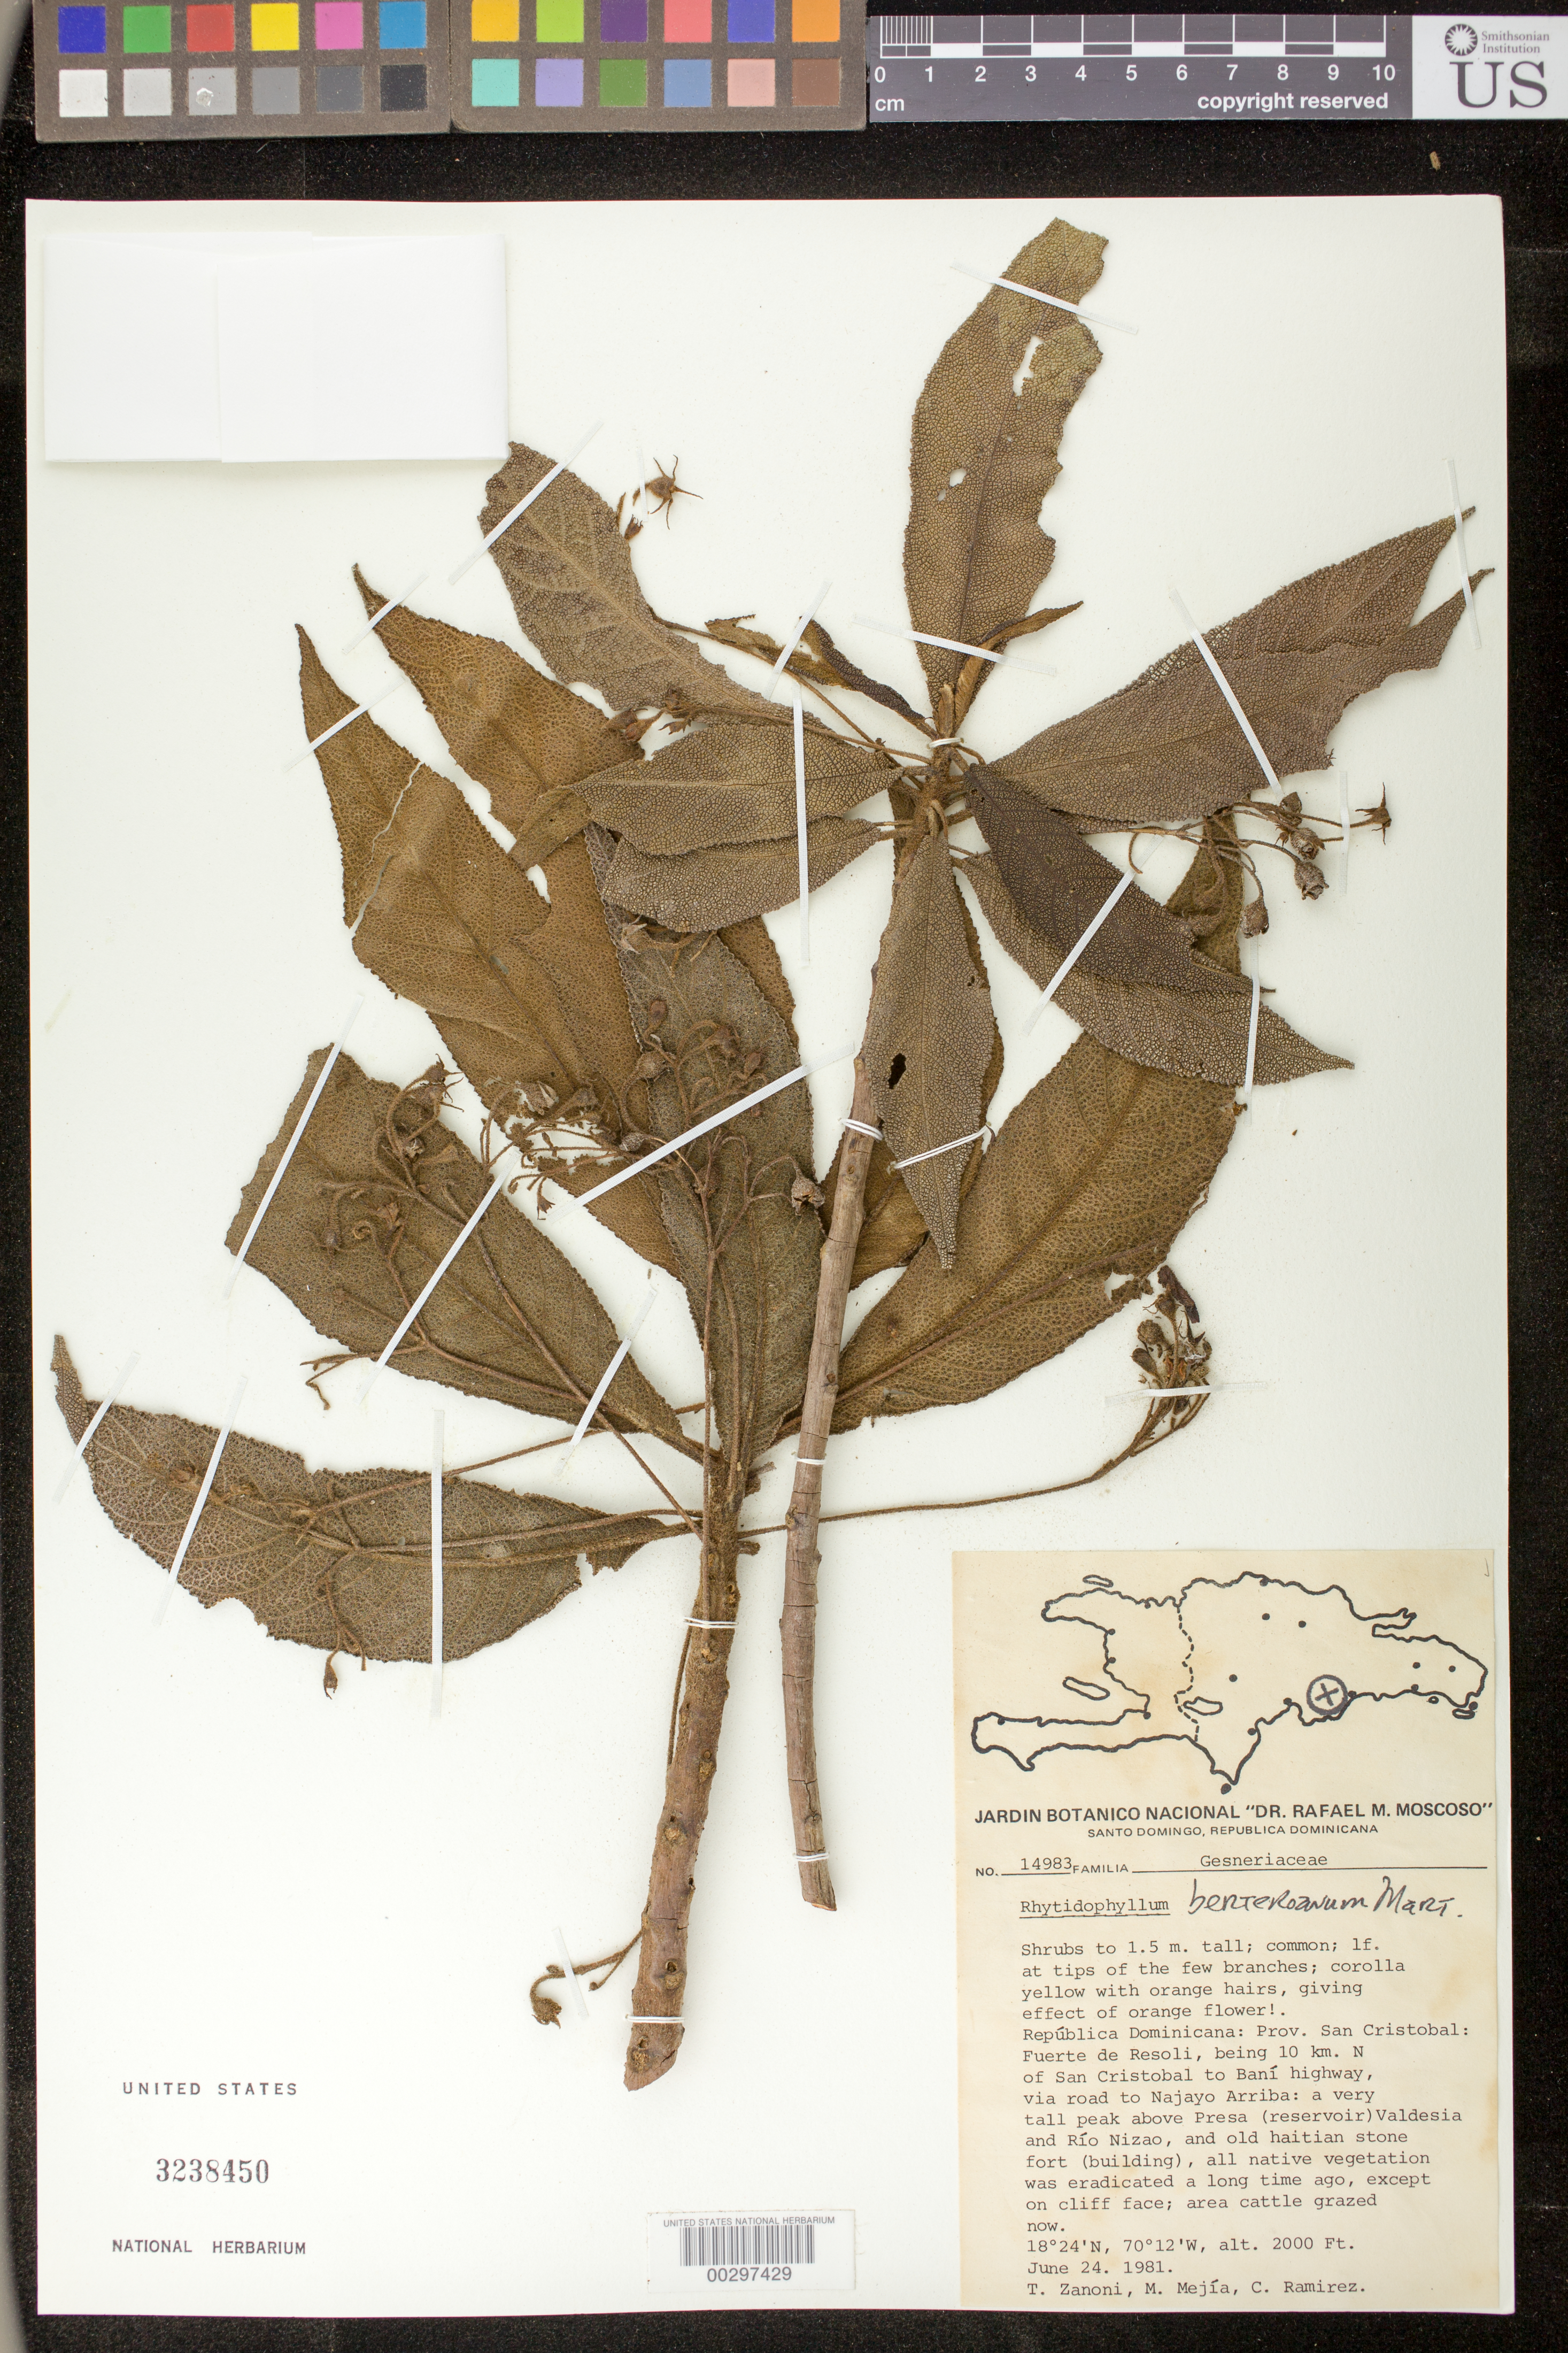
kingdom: Plantae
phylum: Tracheophyta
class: Magnoliopsida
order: Lamiales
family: Gesneriaceae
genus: Rhytidophyllum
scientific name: Rhytidophyllum berteroanum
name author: Mart.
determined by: Skog, Laurence E.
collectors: T. A. Zanoni, M. Mejia & C. Ramirez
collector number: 14983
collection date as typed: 24 Jun 1981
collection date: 1981-06-24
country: Dominican Republic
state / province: San Cristóbal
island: Hispaniola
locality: Fuerte de Resoli, being 10 km N of San Cristobal to Baní highway, via road to Najayo Arriba: a very tall peak above Presa (reservoir) Valdesia and Río Nizao, and old haitian stone fort (building)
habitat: All native vegetation was eradicated a long time ago, except on cliff face; area cattle grazed now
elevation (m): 610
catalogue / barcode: US 3238450